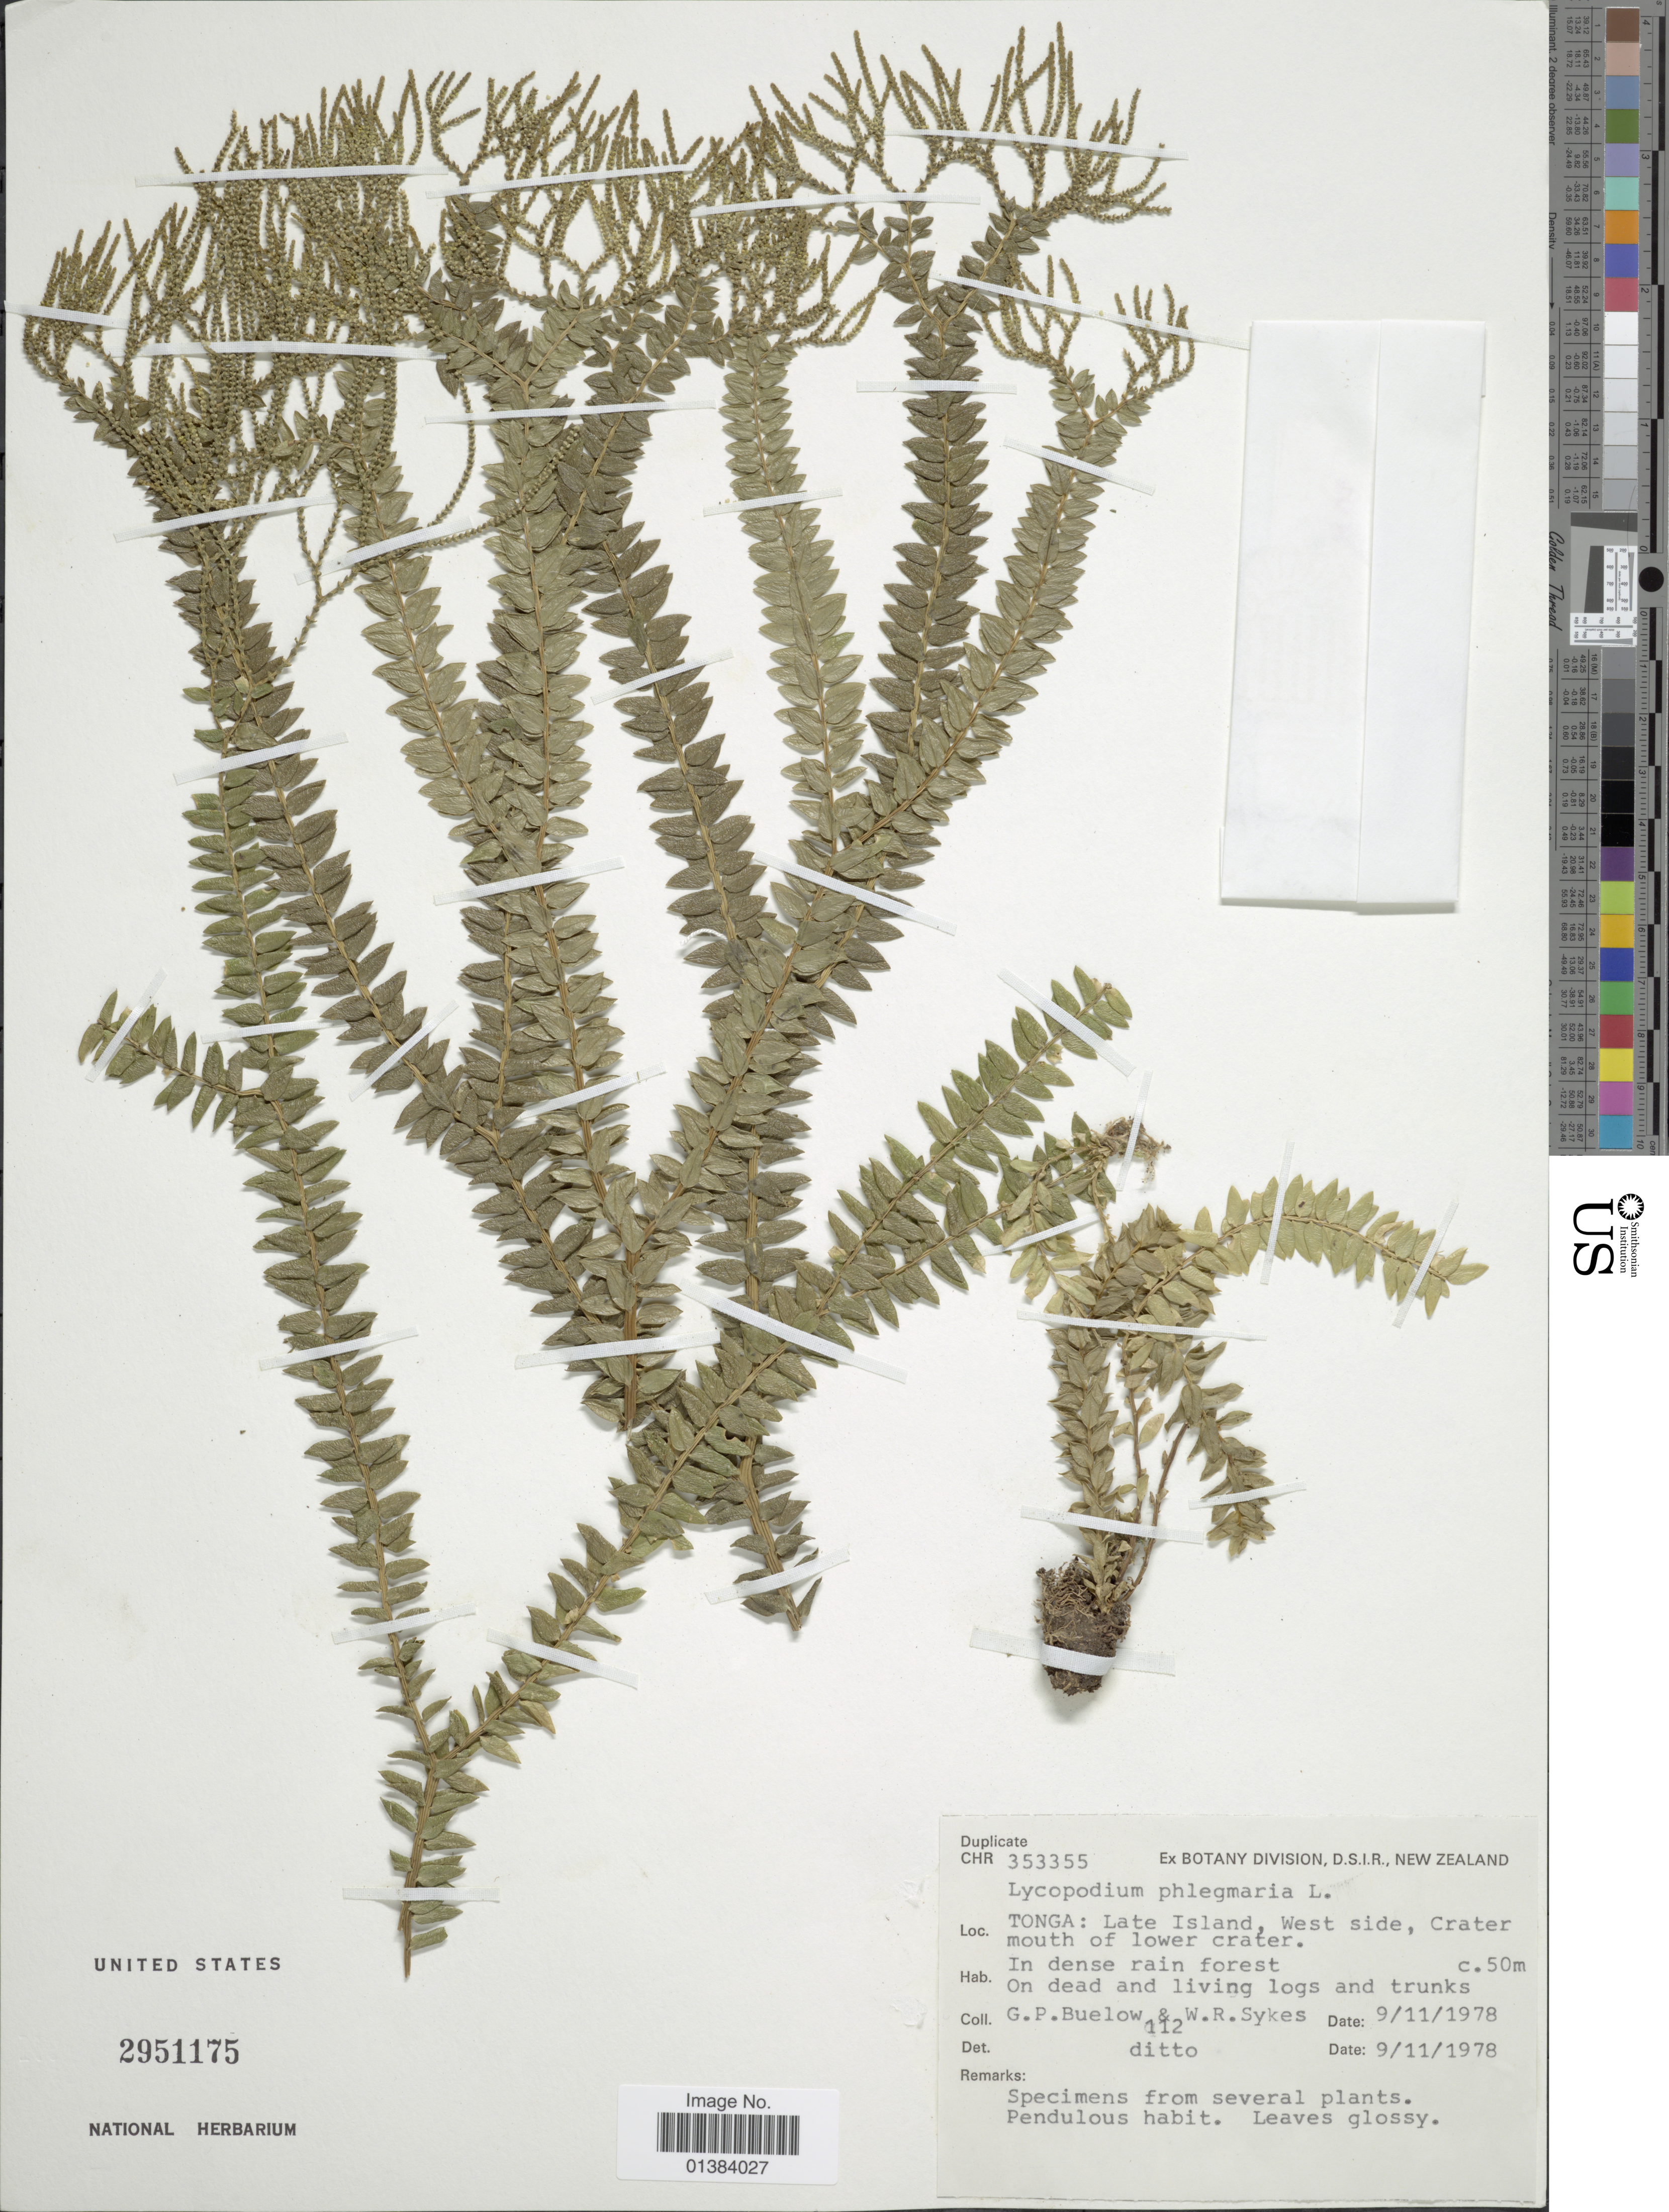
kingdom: Plantae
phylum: Tracheophyta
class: Lycopodiopsida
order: Lycopodiales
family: Lycopodiaceae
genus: Phlegmariurus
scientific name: Phlegmariurus australis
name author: (Willd.) A. R. Field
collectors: G. Buelow & W. R. Sykes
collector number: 112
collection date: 1978-11-09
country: New Zealand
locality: Tonga: Late Island, West side, Crater mouth of lower crater.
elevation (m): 50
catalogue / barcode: US 2951175